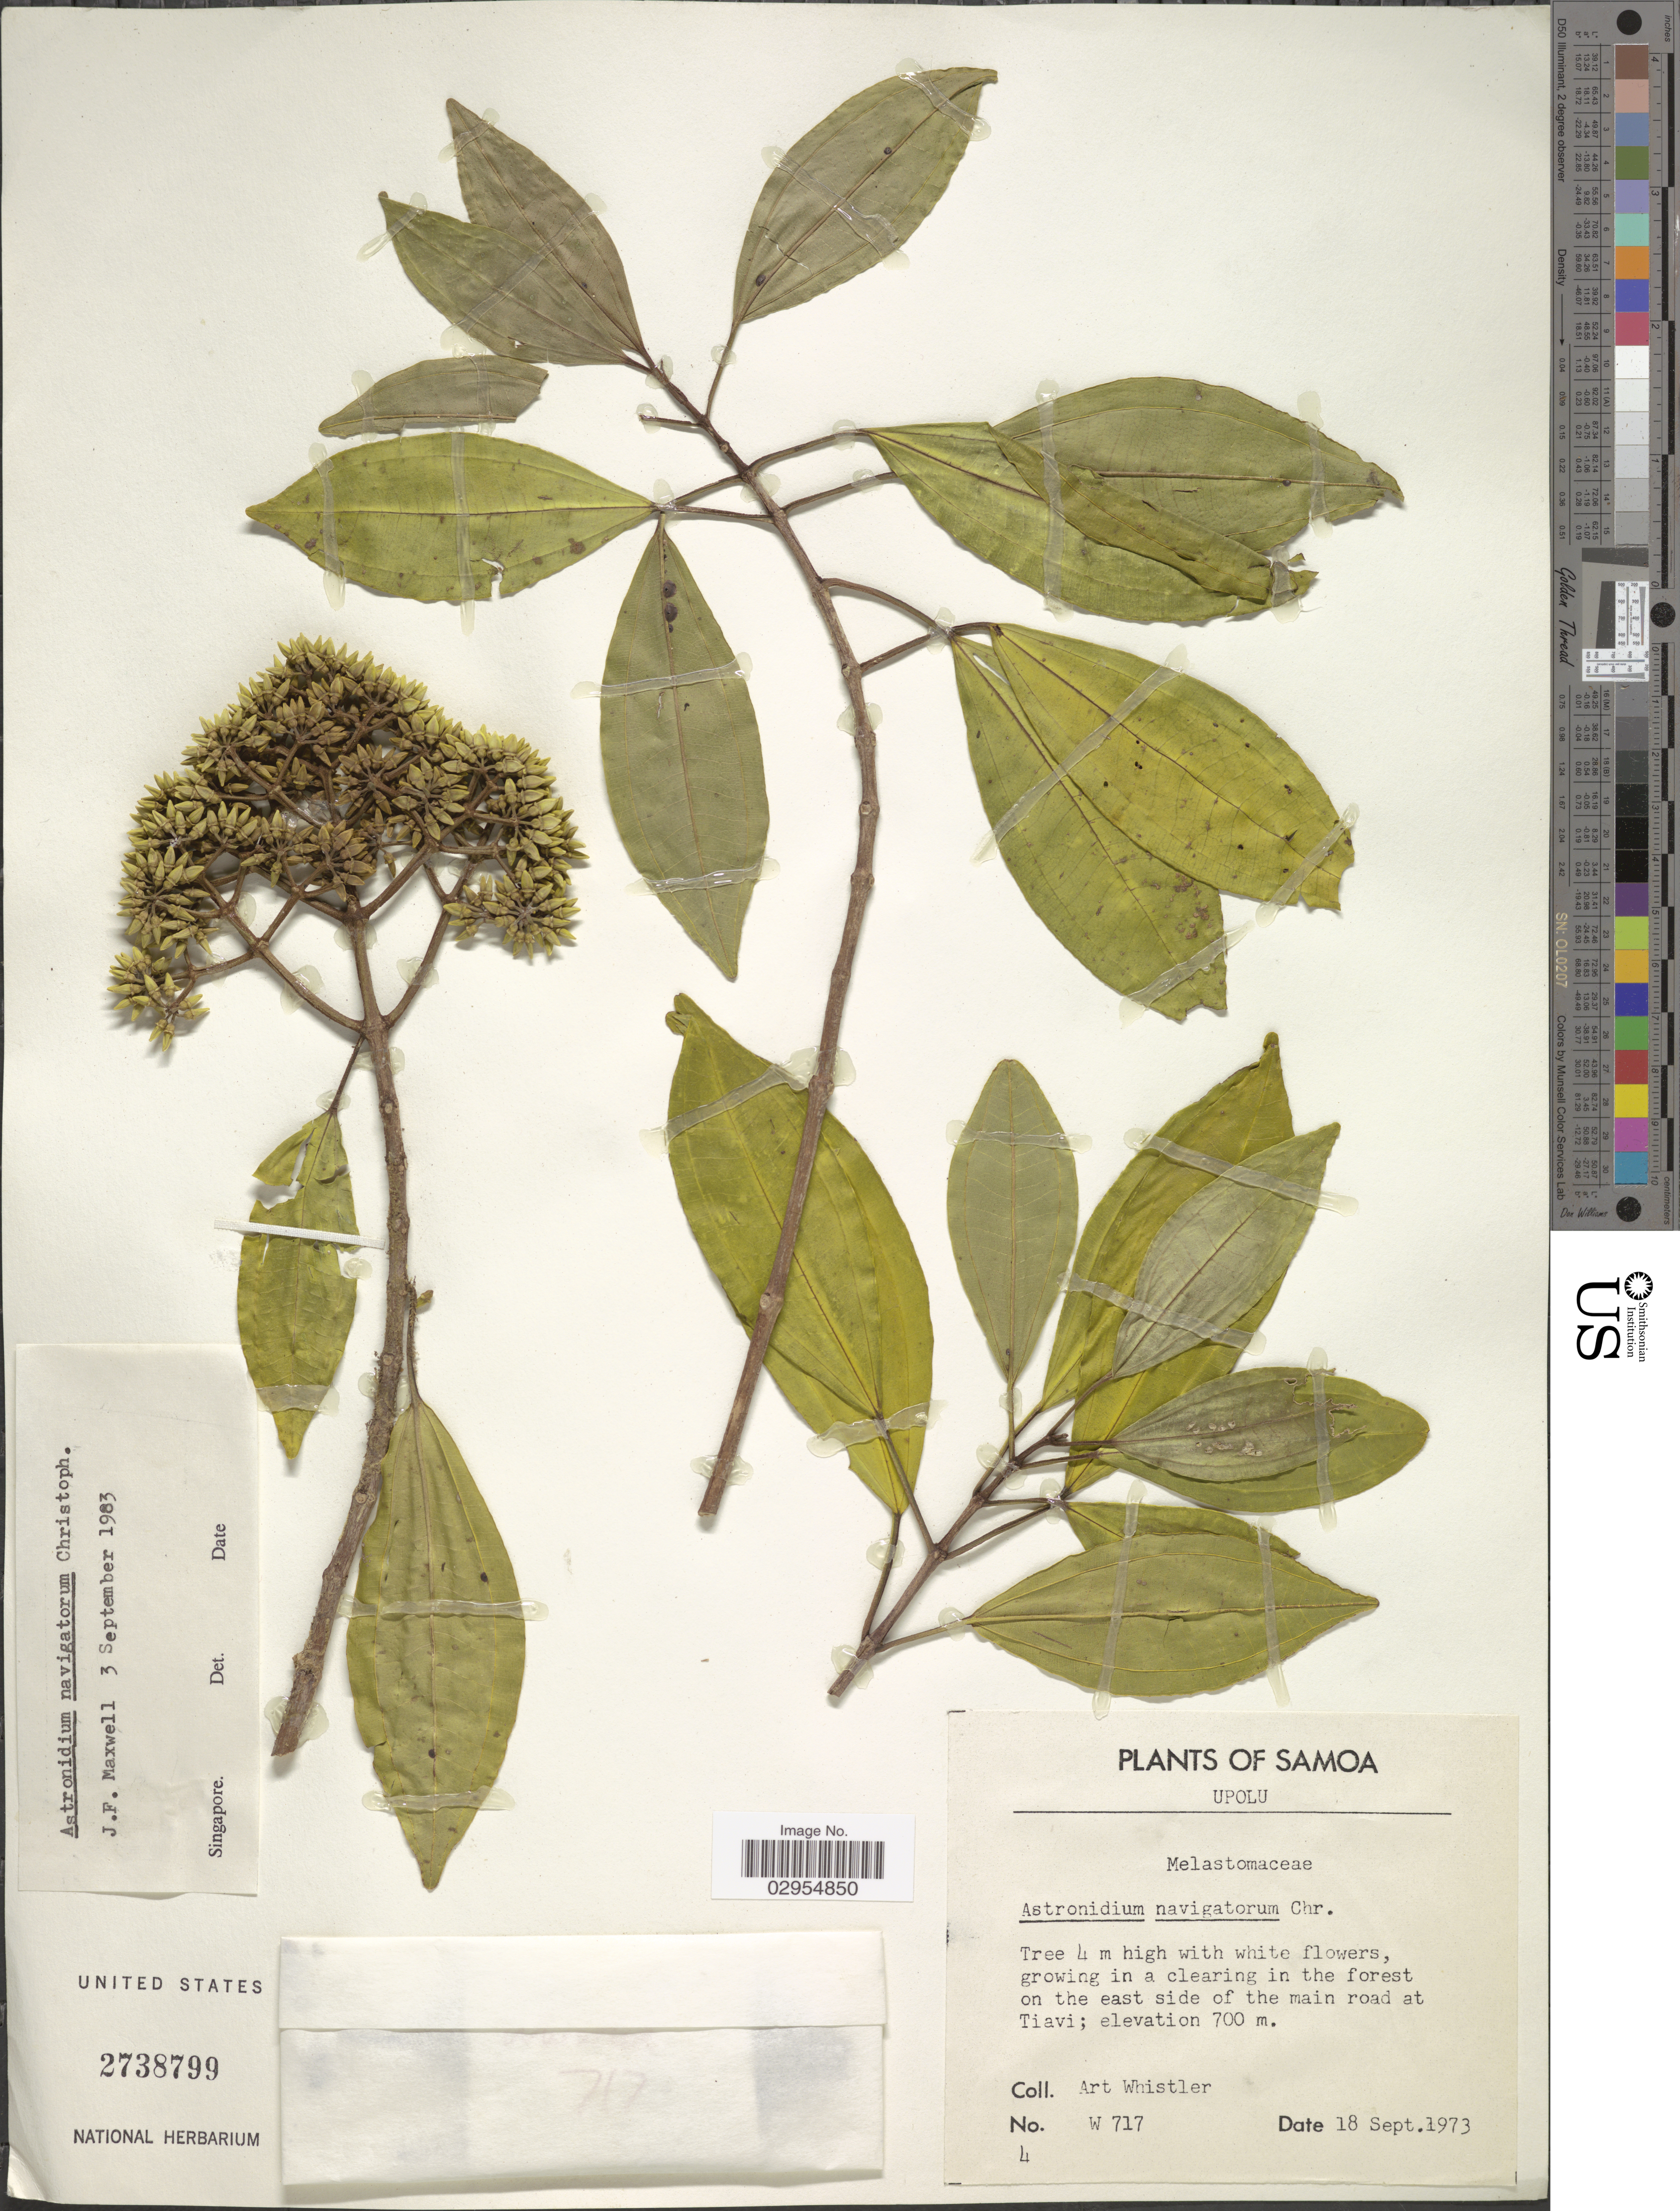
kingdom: Plantae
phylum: Tracheophyta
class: Magnoliopsida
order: Myrtales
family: Melastomataceae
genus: Astronidium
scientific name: Astronidium navigatorum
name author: Christoph.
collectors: A. Whistler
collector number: W 717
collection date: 1973-09-18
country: Samoa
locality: Samoa. Upolu. Growing in a clearing in the forest on the east side of the main road at Tiavi.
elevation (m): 700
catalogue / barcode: US 2738799